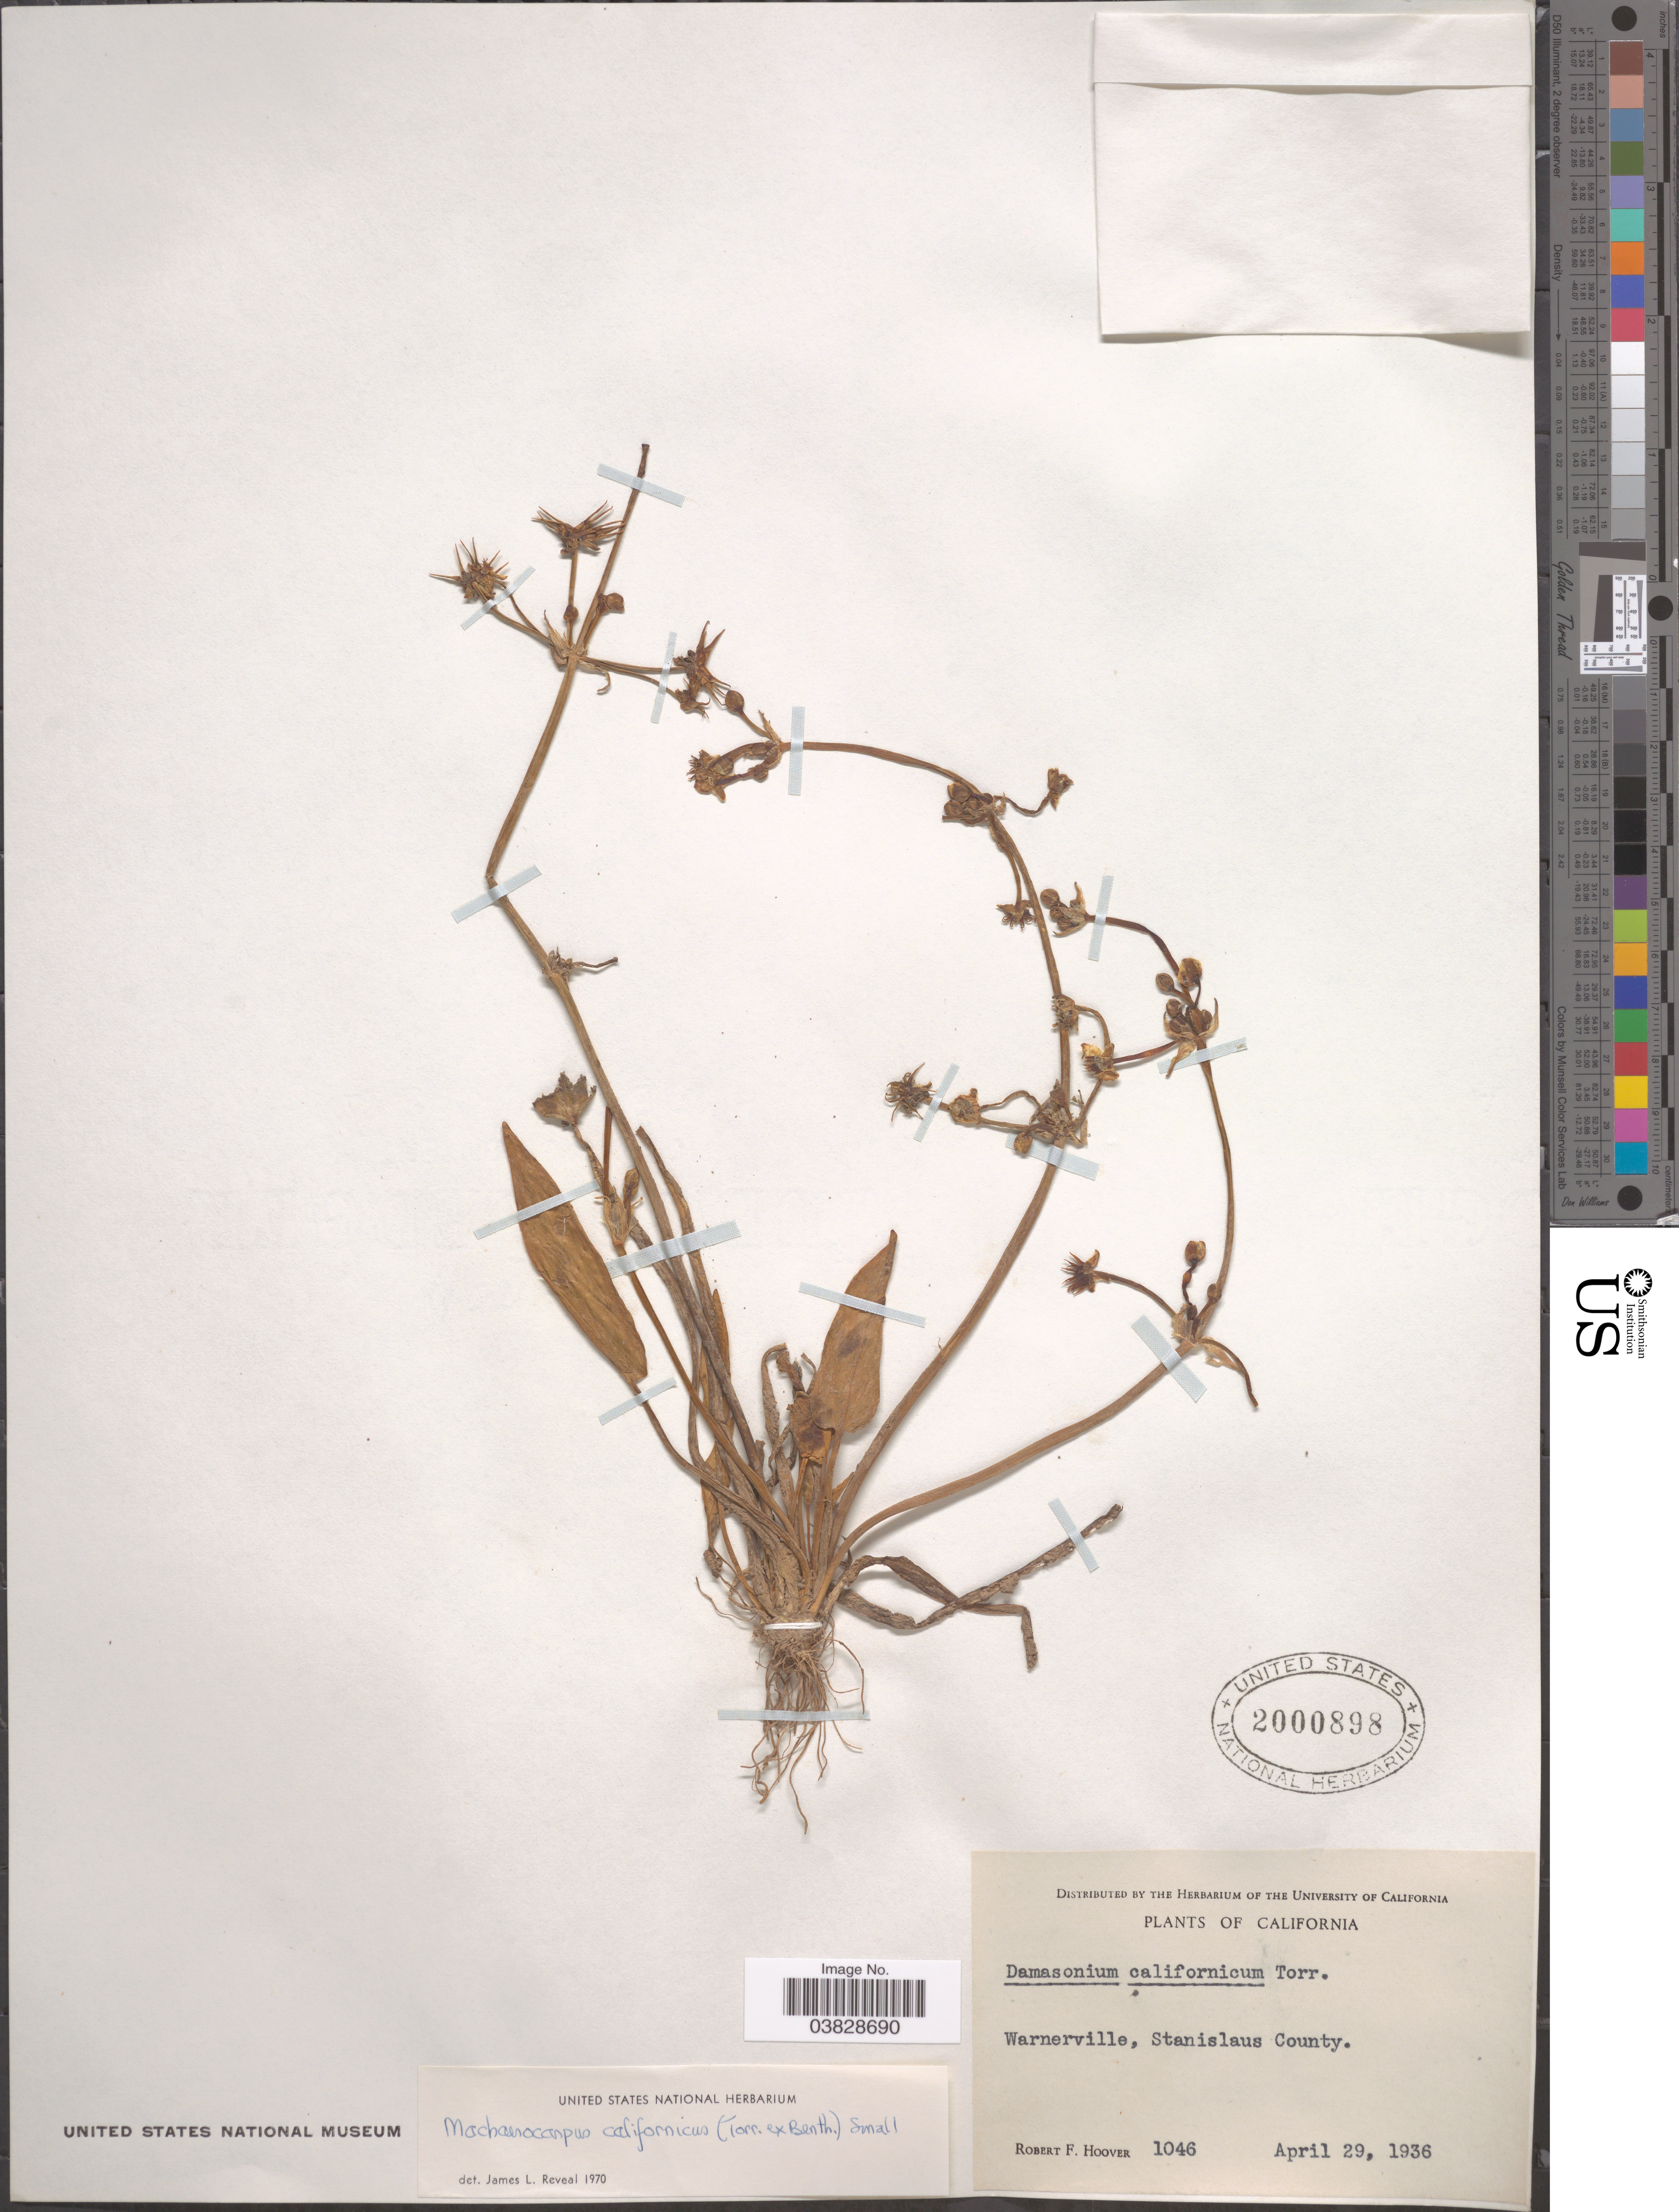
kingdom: Plantae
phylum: Tracheophyta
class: Liliopsida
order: Alismatales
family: Alismataceae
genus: Damasonium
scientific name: Damasonium californicum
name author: Torr.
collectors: R. F. Hoover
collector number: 1046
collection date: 1936-04-29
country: United States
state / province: California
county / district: Stanislaus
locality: Warnerville, Stanislaus County.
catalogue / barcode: US 2000898